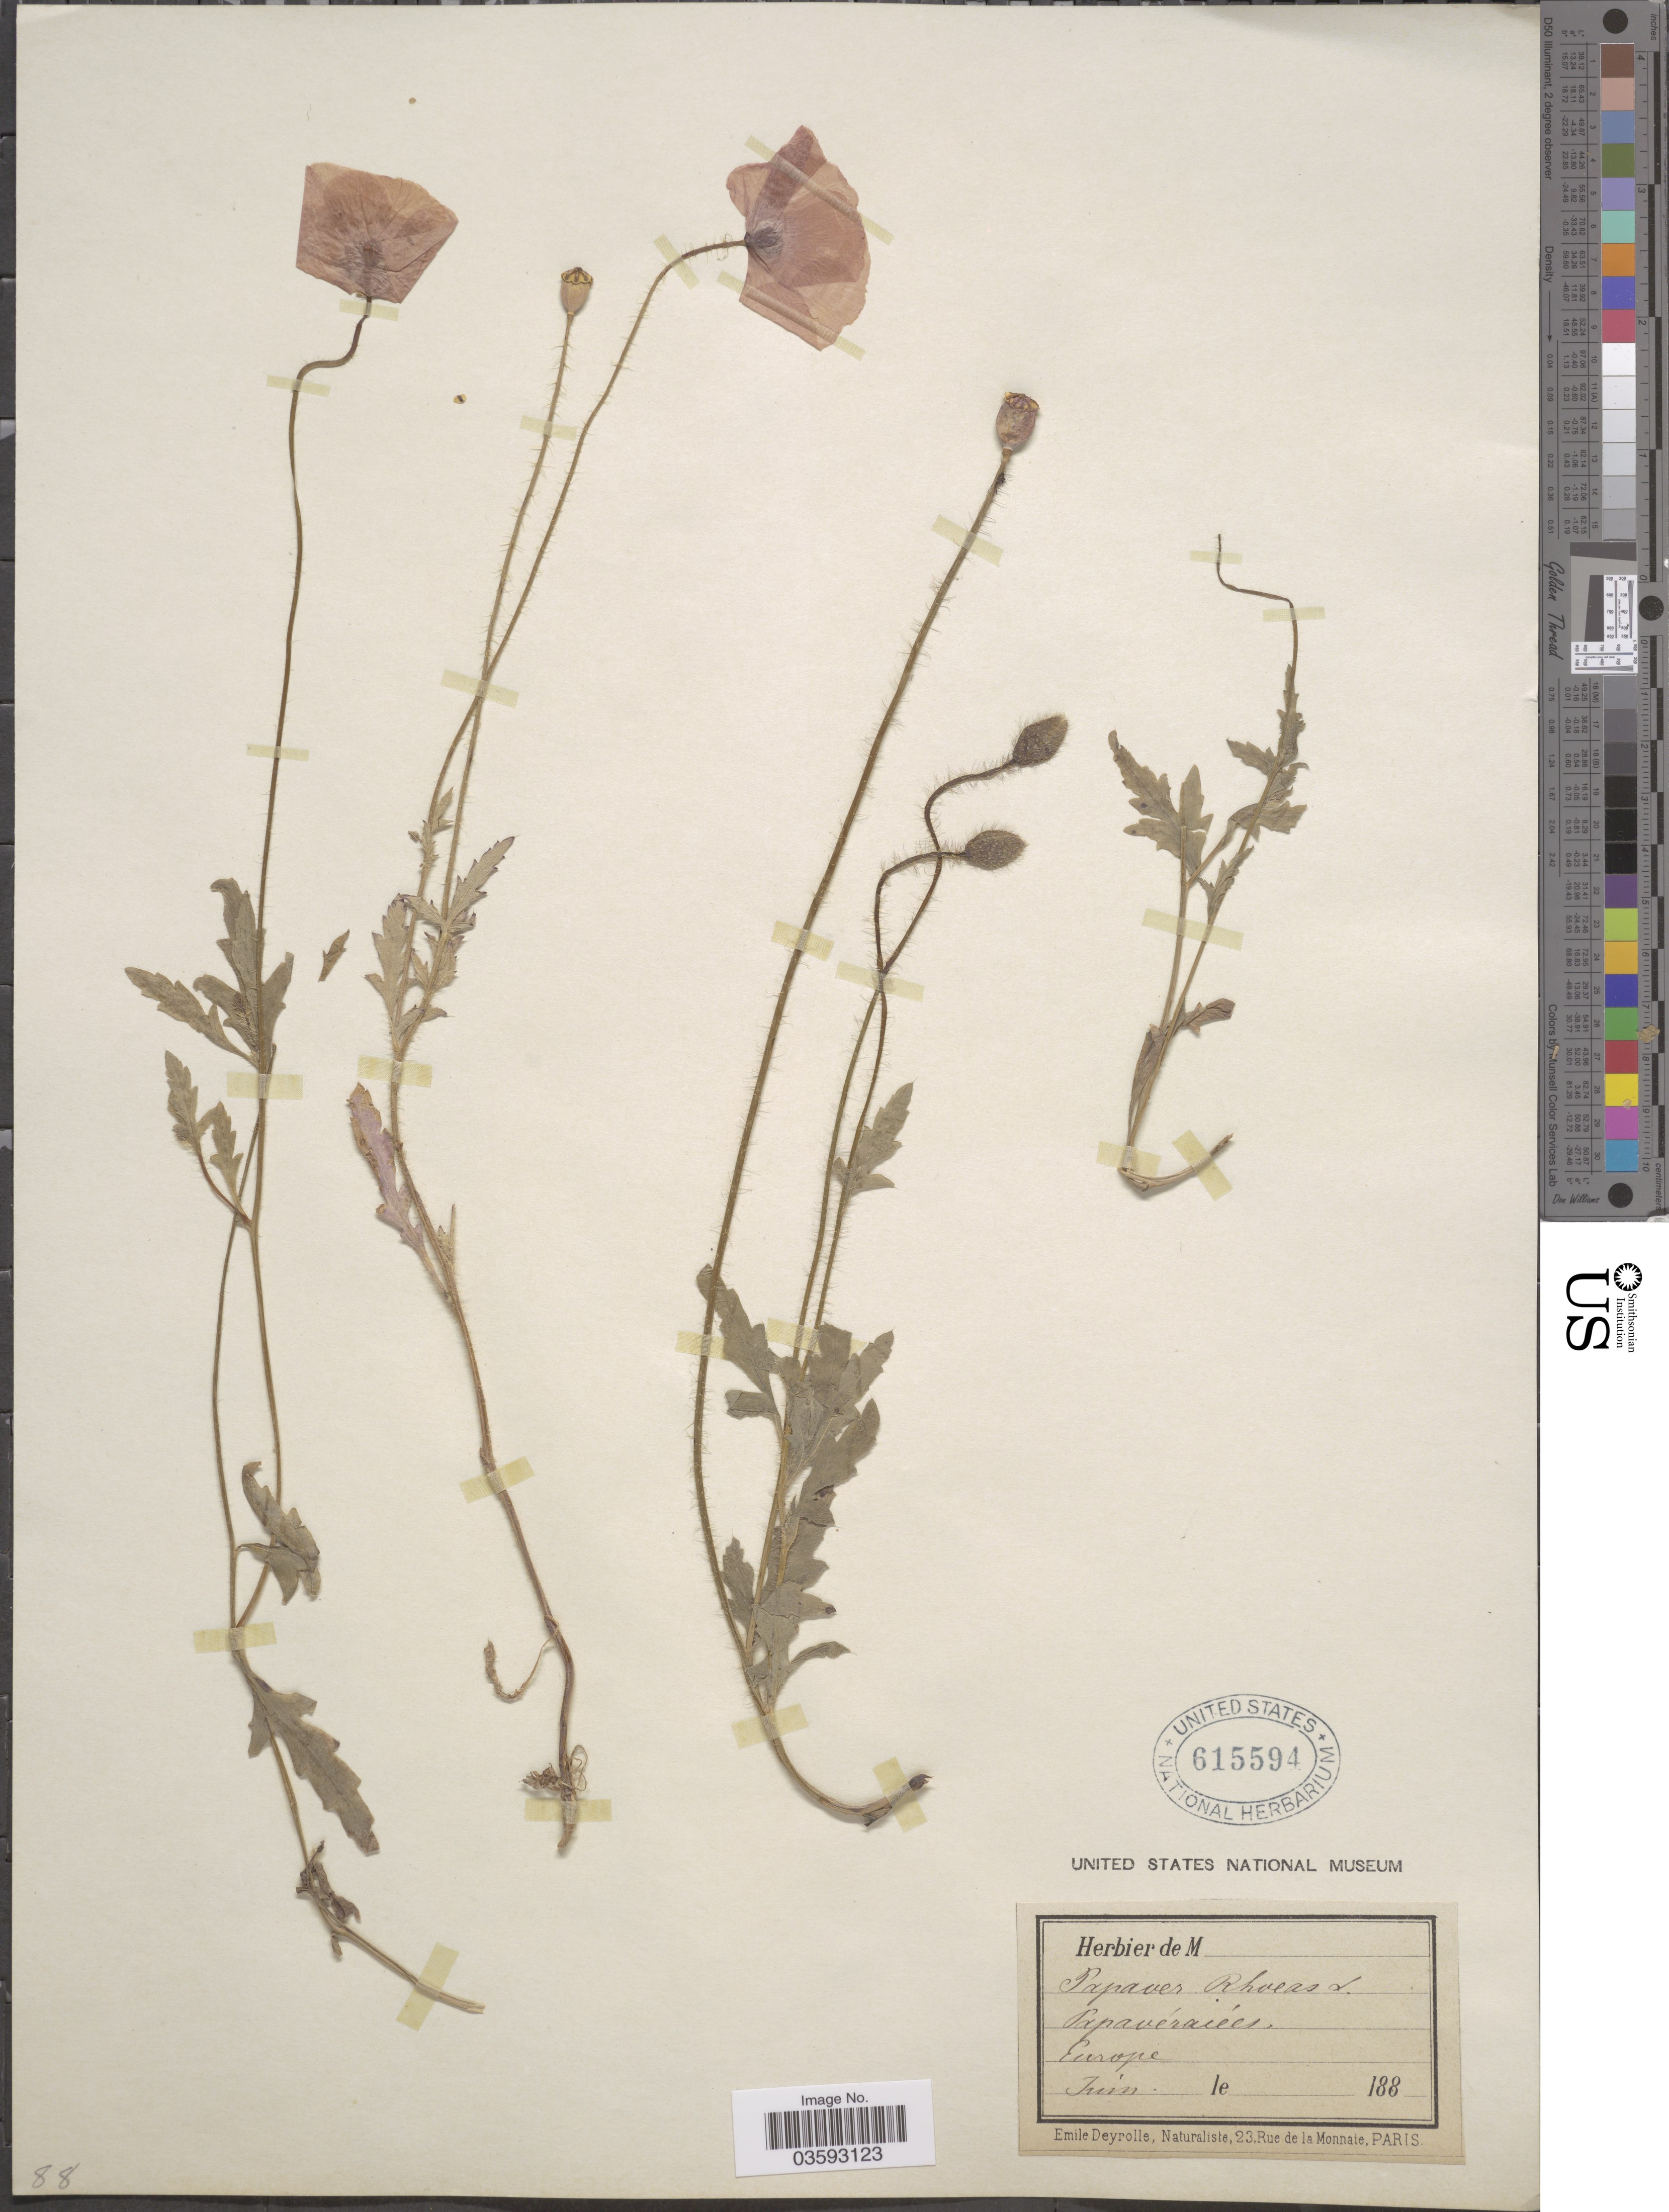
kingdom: Plantae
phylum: Tracheophyta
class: Magnoliopsida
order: Ranunculales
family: Papaveraceae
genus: Papaver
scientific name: Papaver rhoeas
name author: L.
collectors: E. Deyrolle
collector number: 23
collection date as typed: Juin le 188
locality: Europe.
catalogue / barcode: US 615594